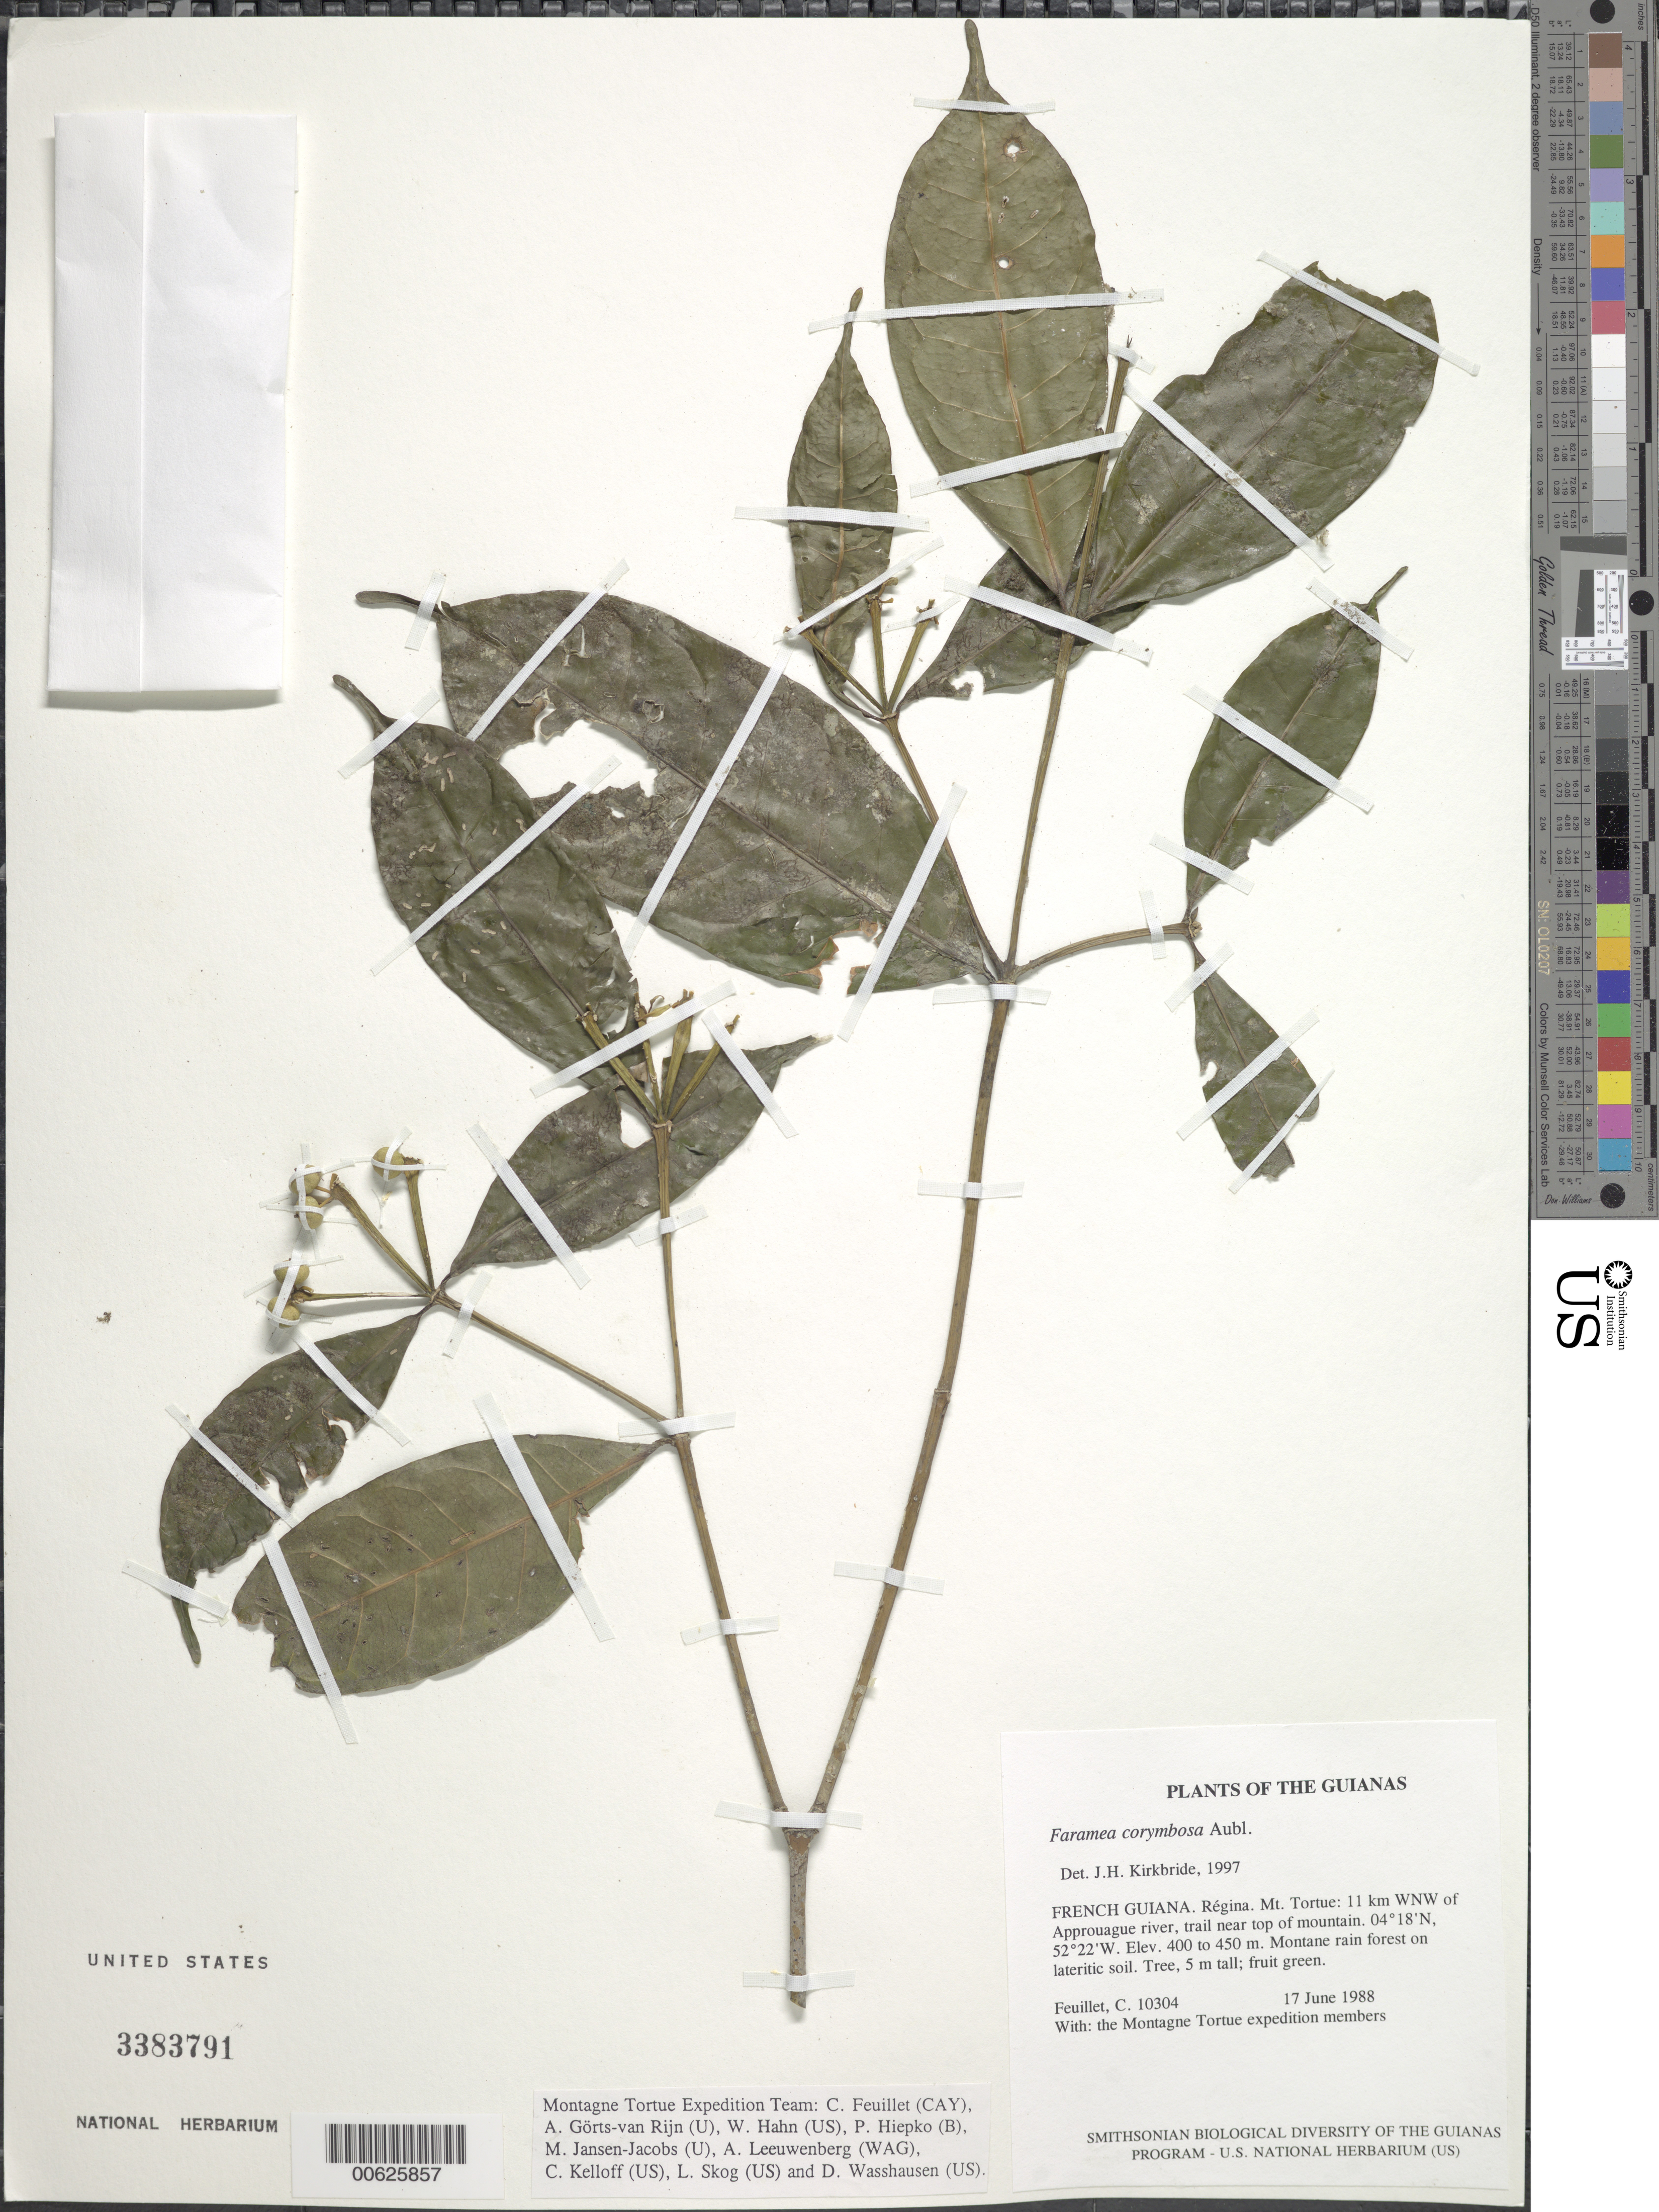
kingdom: Plantae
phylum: Tracheophyta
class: Magnoliopsida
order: Gentianales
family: Rubiaceae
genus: Faramea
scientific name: Faramea corymbosa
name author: Aubl.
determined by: Kirkbride, J. H.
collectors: C. Feuillet & Montagne Torte Exped. members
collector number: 10304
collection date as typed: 17 June 1988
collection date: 1988-06-17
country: French Guiana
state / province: Cayenne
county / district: Regina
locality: Mt. Tortue: 11 km WNW of Approuague river, trail near top of mountain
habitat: Montane rain forest on lateritic soil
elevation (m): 400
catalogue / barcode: US 3383791